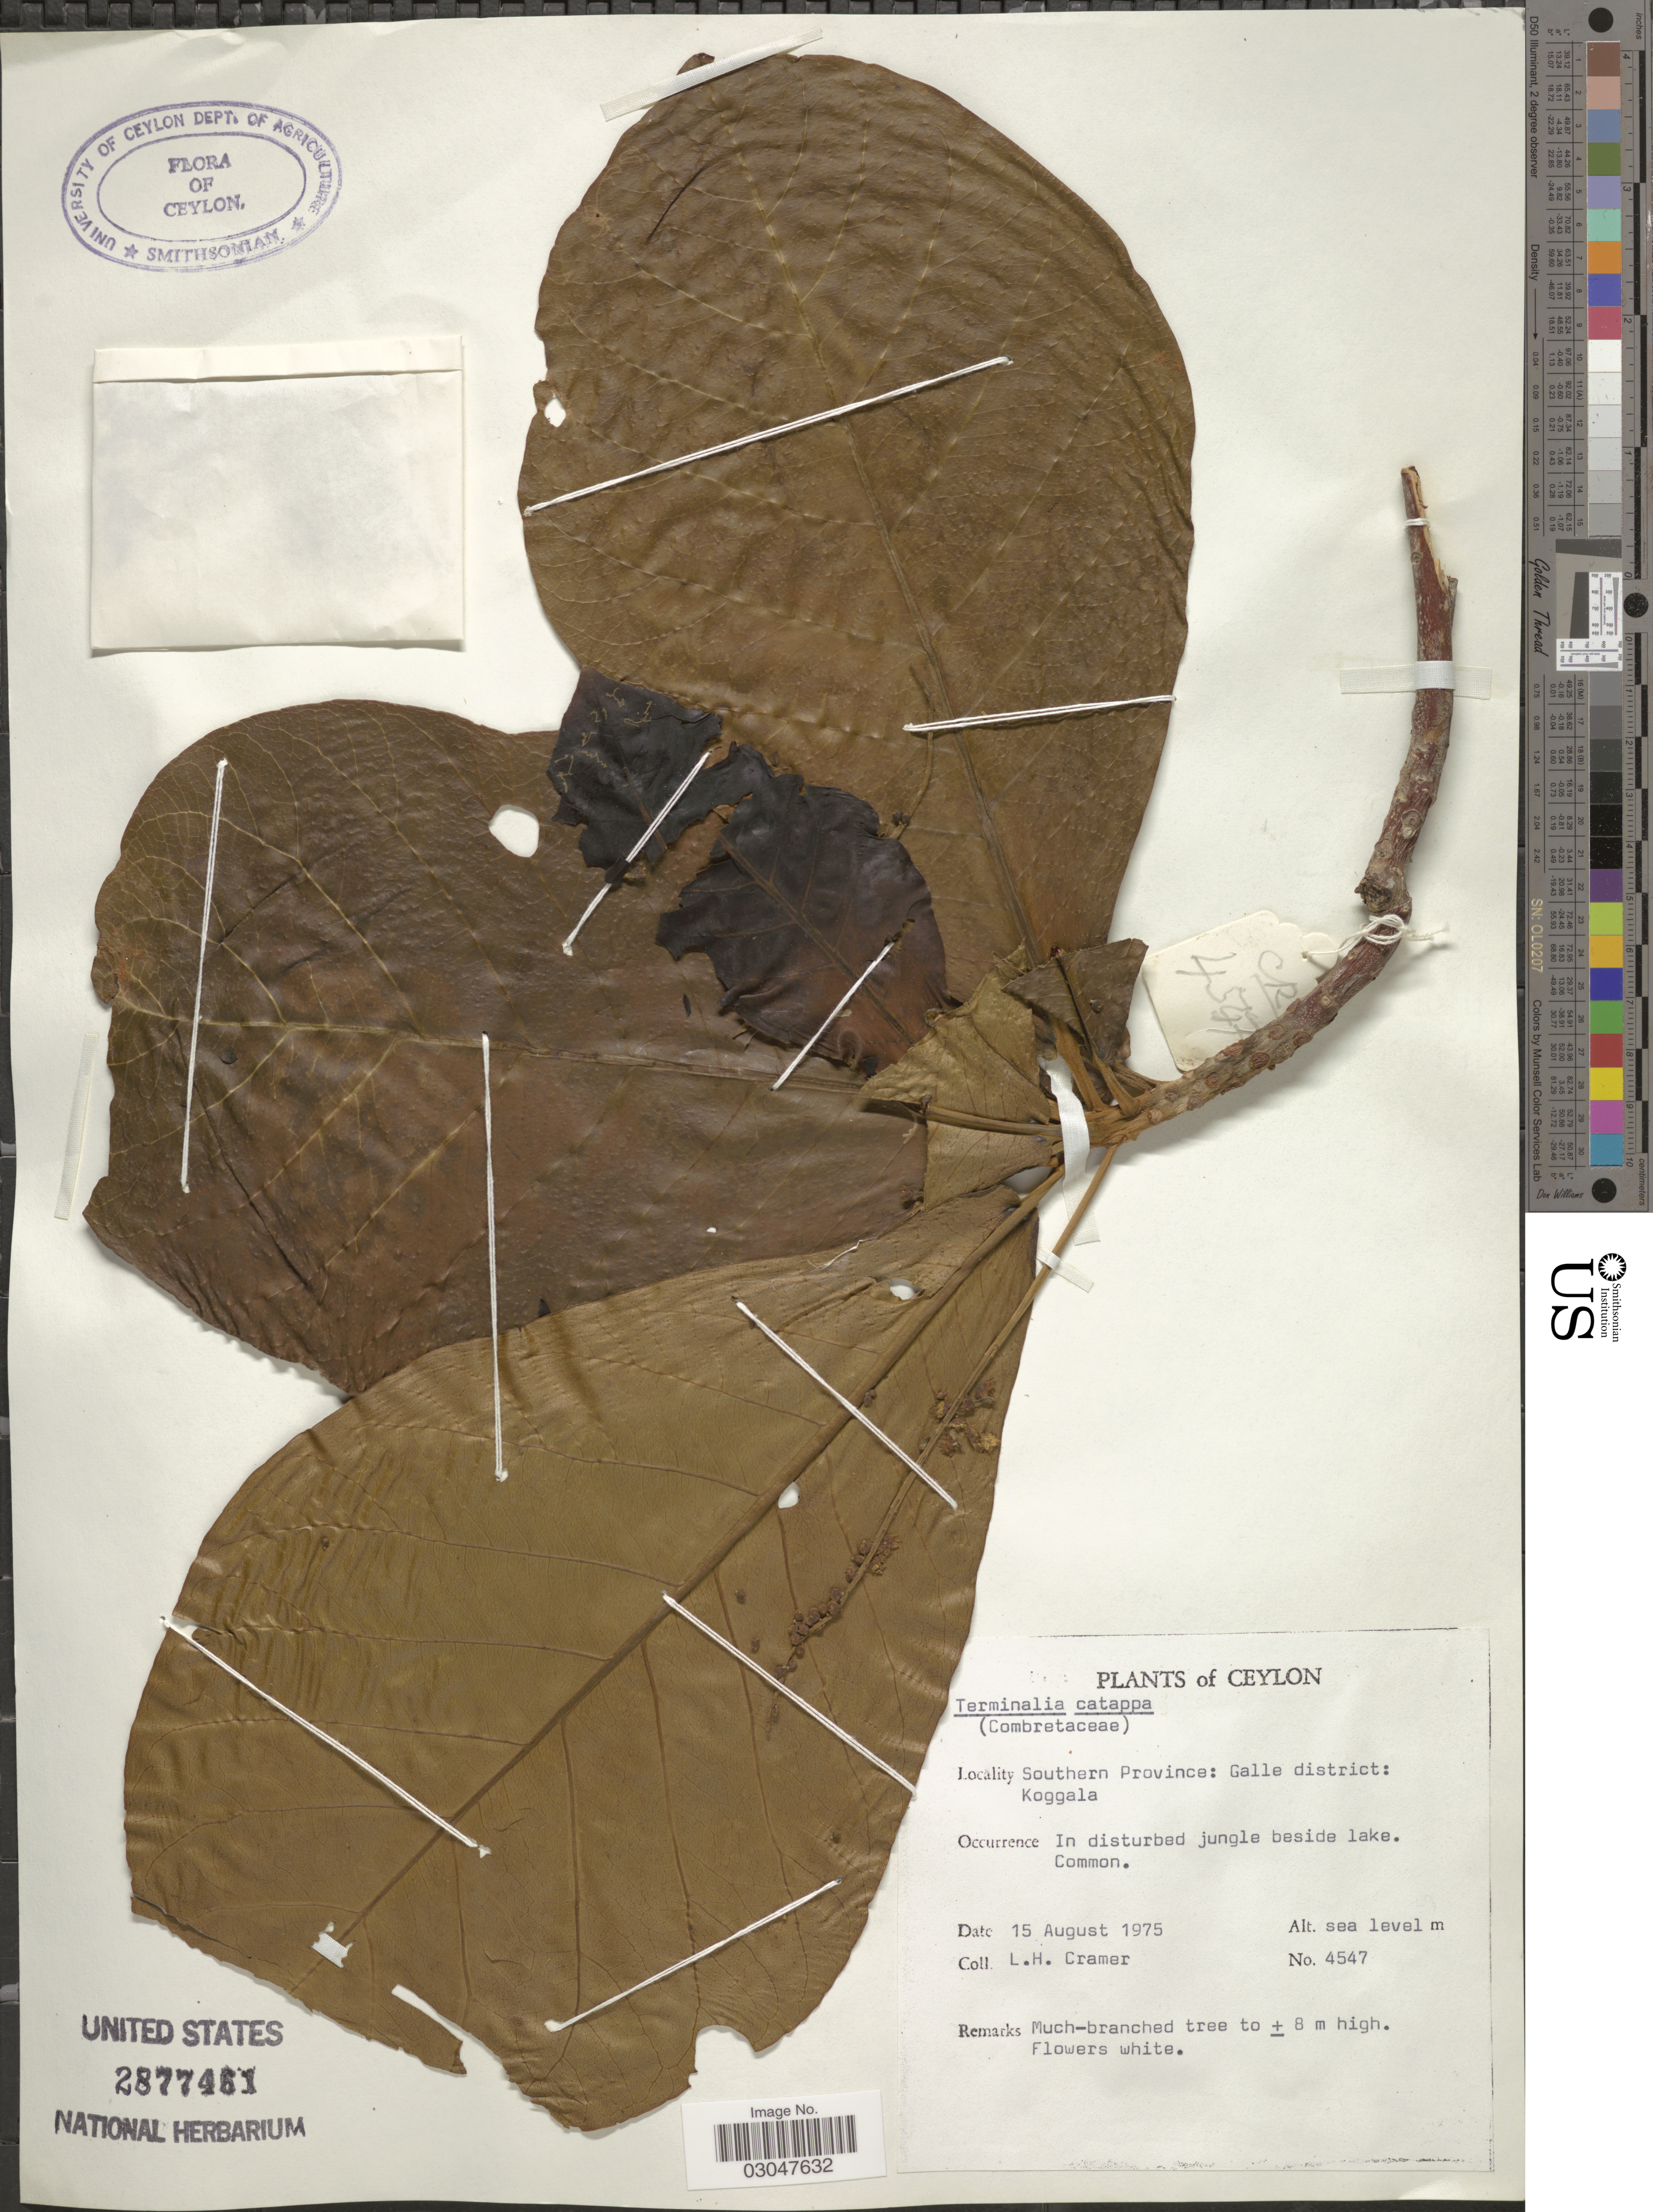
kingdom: Plantae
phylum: Tracheophyta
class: Magnoliopsida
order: Myrtales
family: Combretaceae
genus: Terminalia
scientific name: Terminalia catappa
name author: L.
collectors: L. H. Cramer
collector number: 4547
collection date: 1975-08-15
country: Sri Lanka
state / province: Southern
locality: Ceylon. Galle district: Koggala.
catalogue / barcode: US 2877461